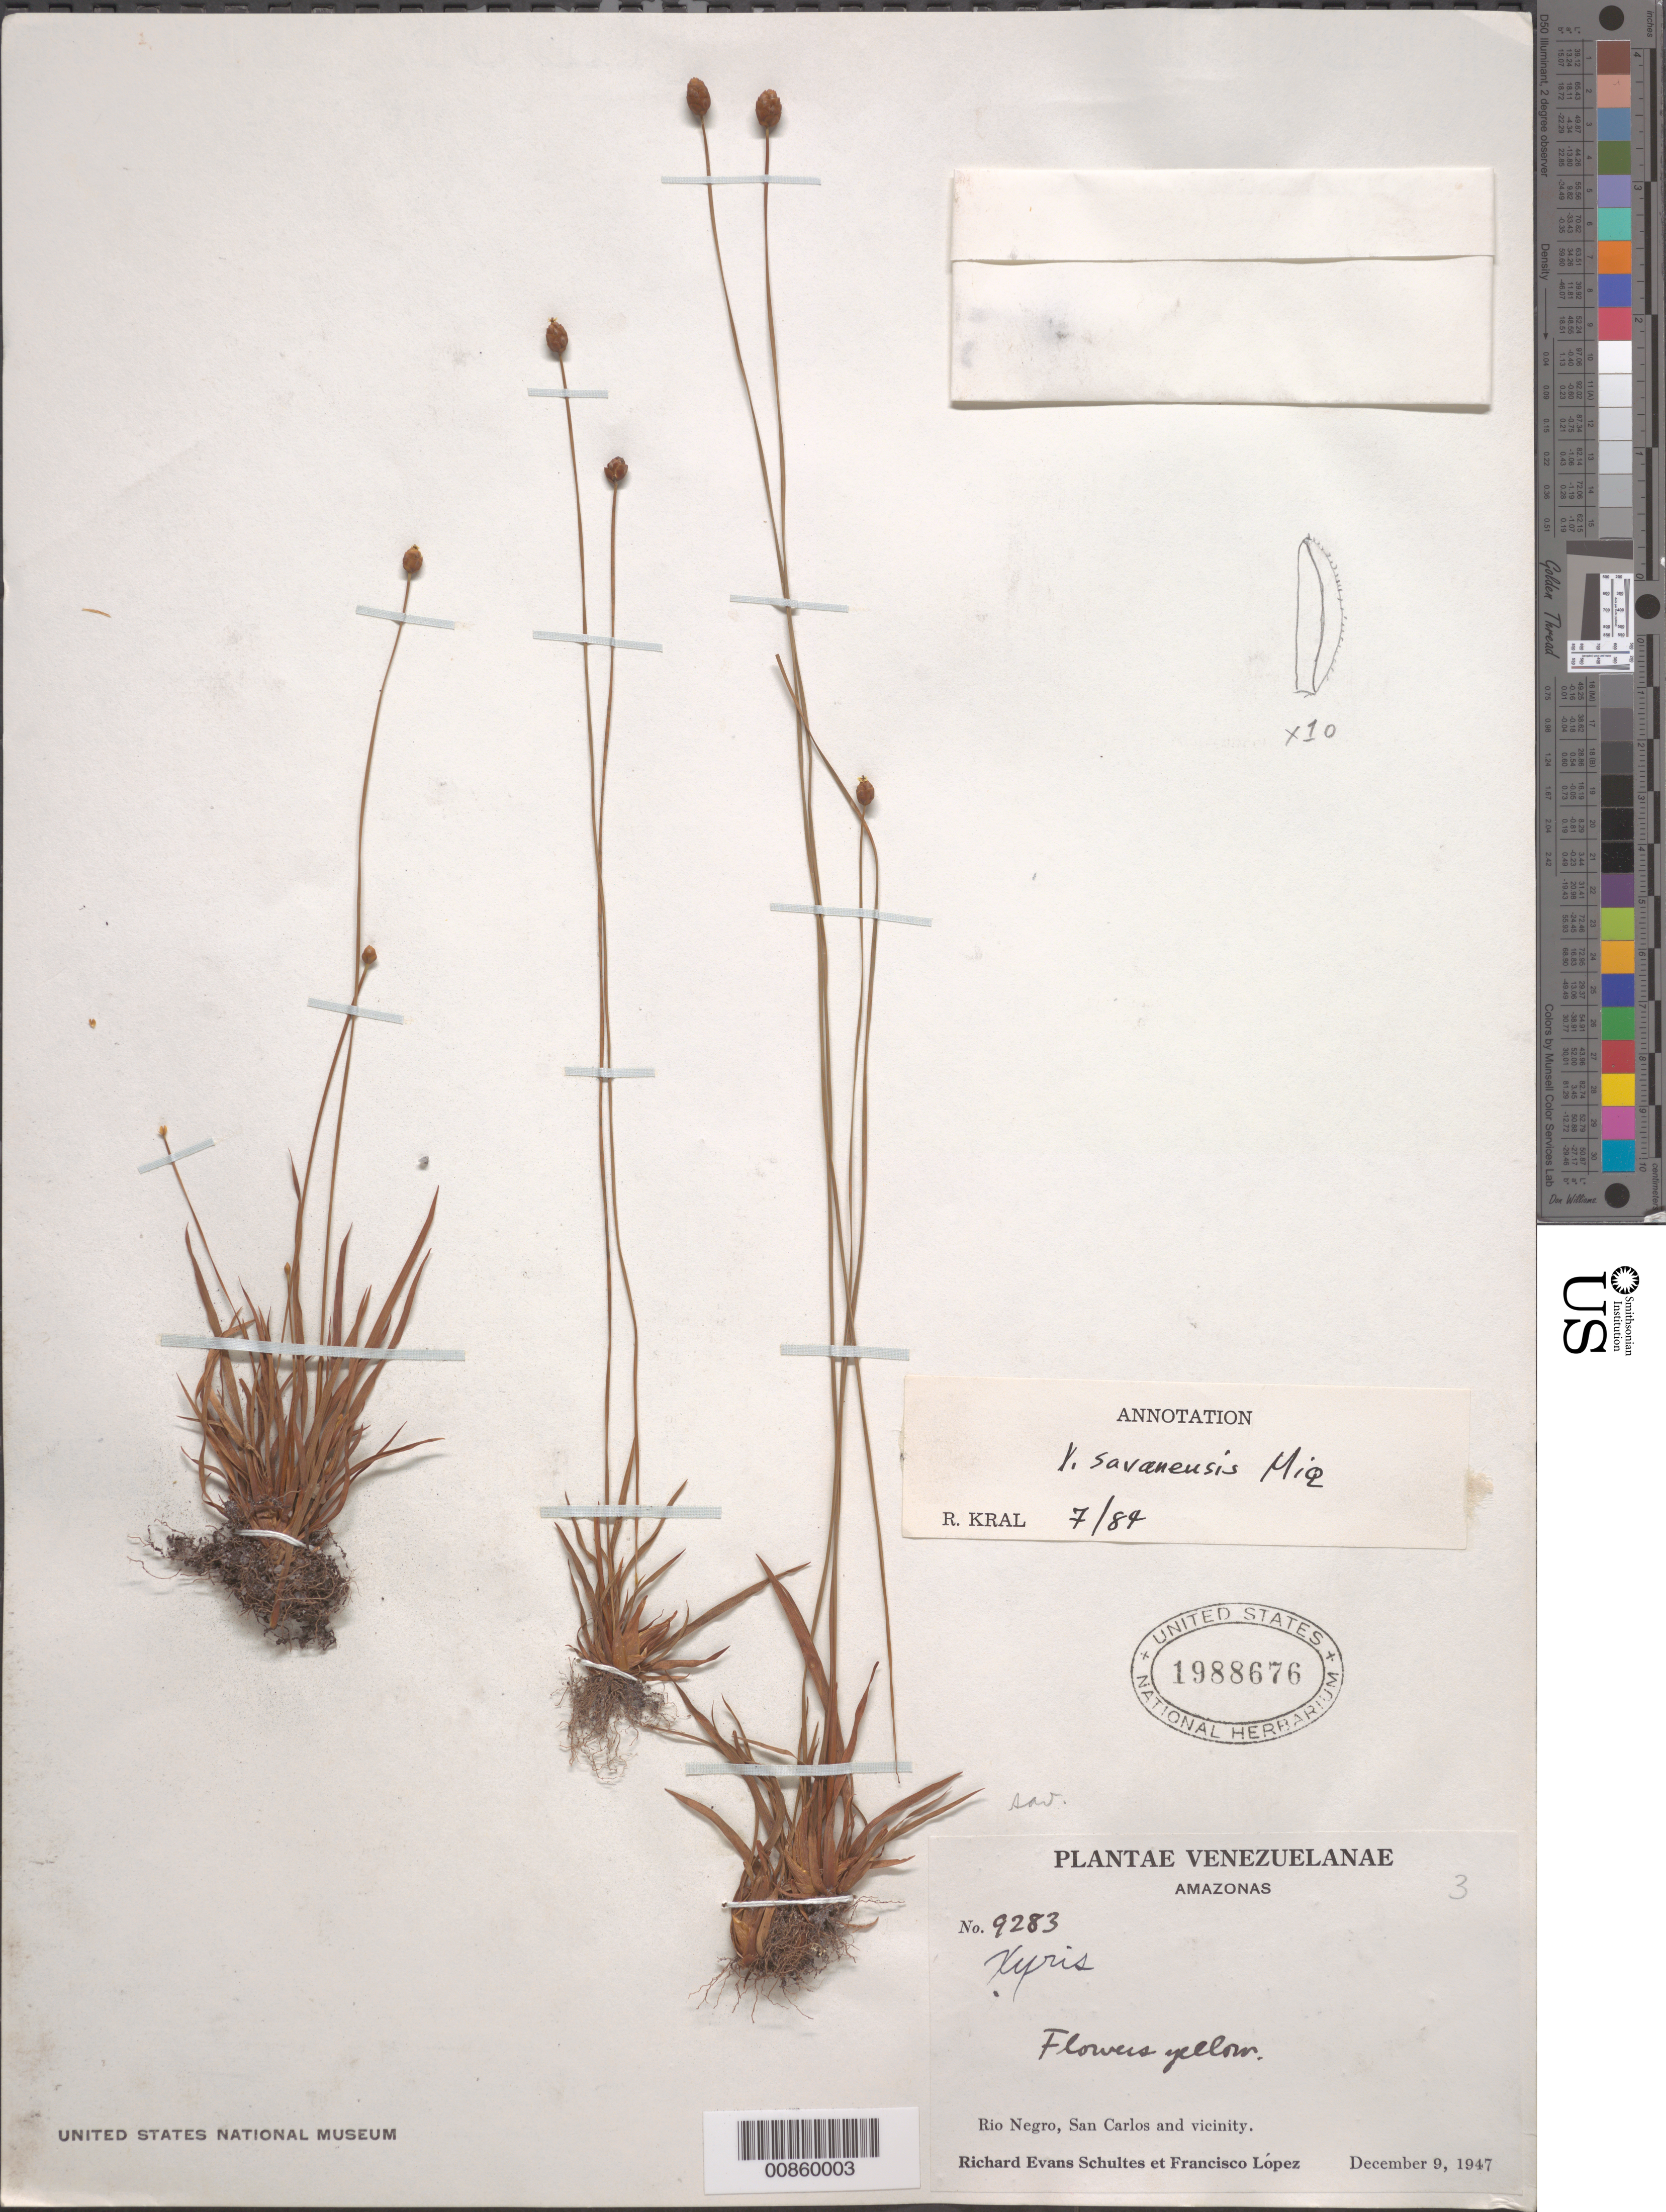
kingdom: Plantae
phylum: Tracheophyta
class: Liliopsida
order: Poales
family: Xyridaceae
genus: Xyris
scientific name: Xyris savanensis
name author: Miq.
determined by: Kral, Robert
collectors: R. E. Schultes & F. Lopéz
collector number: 9283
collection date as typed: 9-Dec-47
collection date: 1947-12-09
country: Venezuela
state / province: Amazonas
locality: San Carlos and vicinity, Río Negro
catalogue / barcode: US 1988676